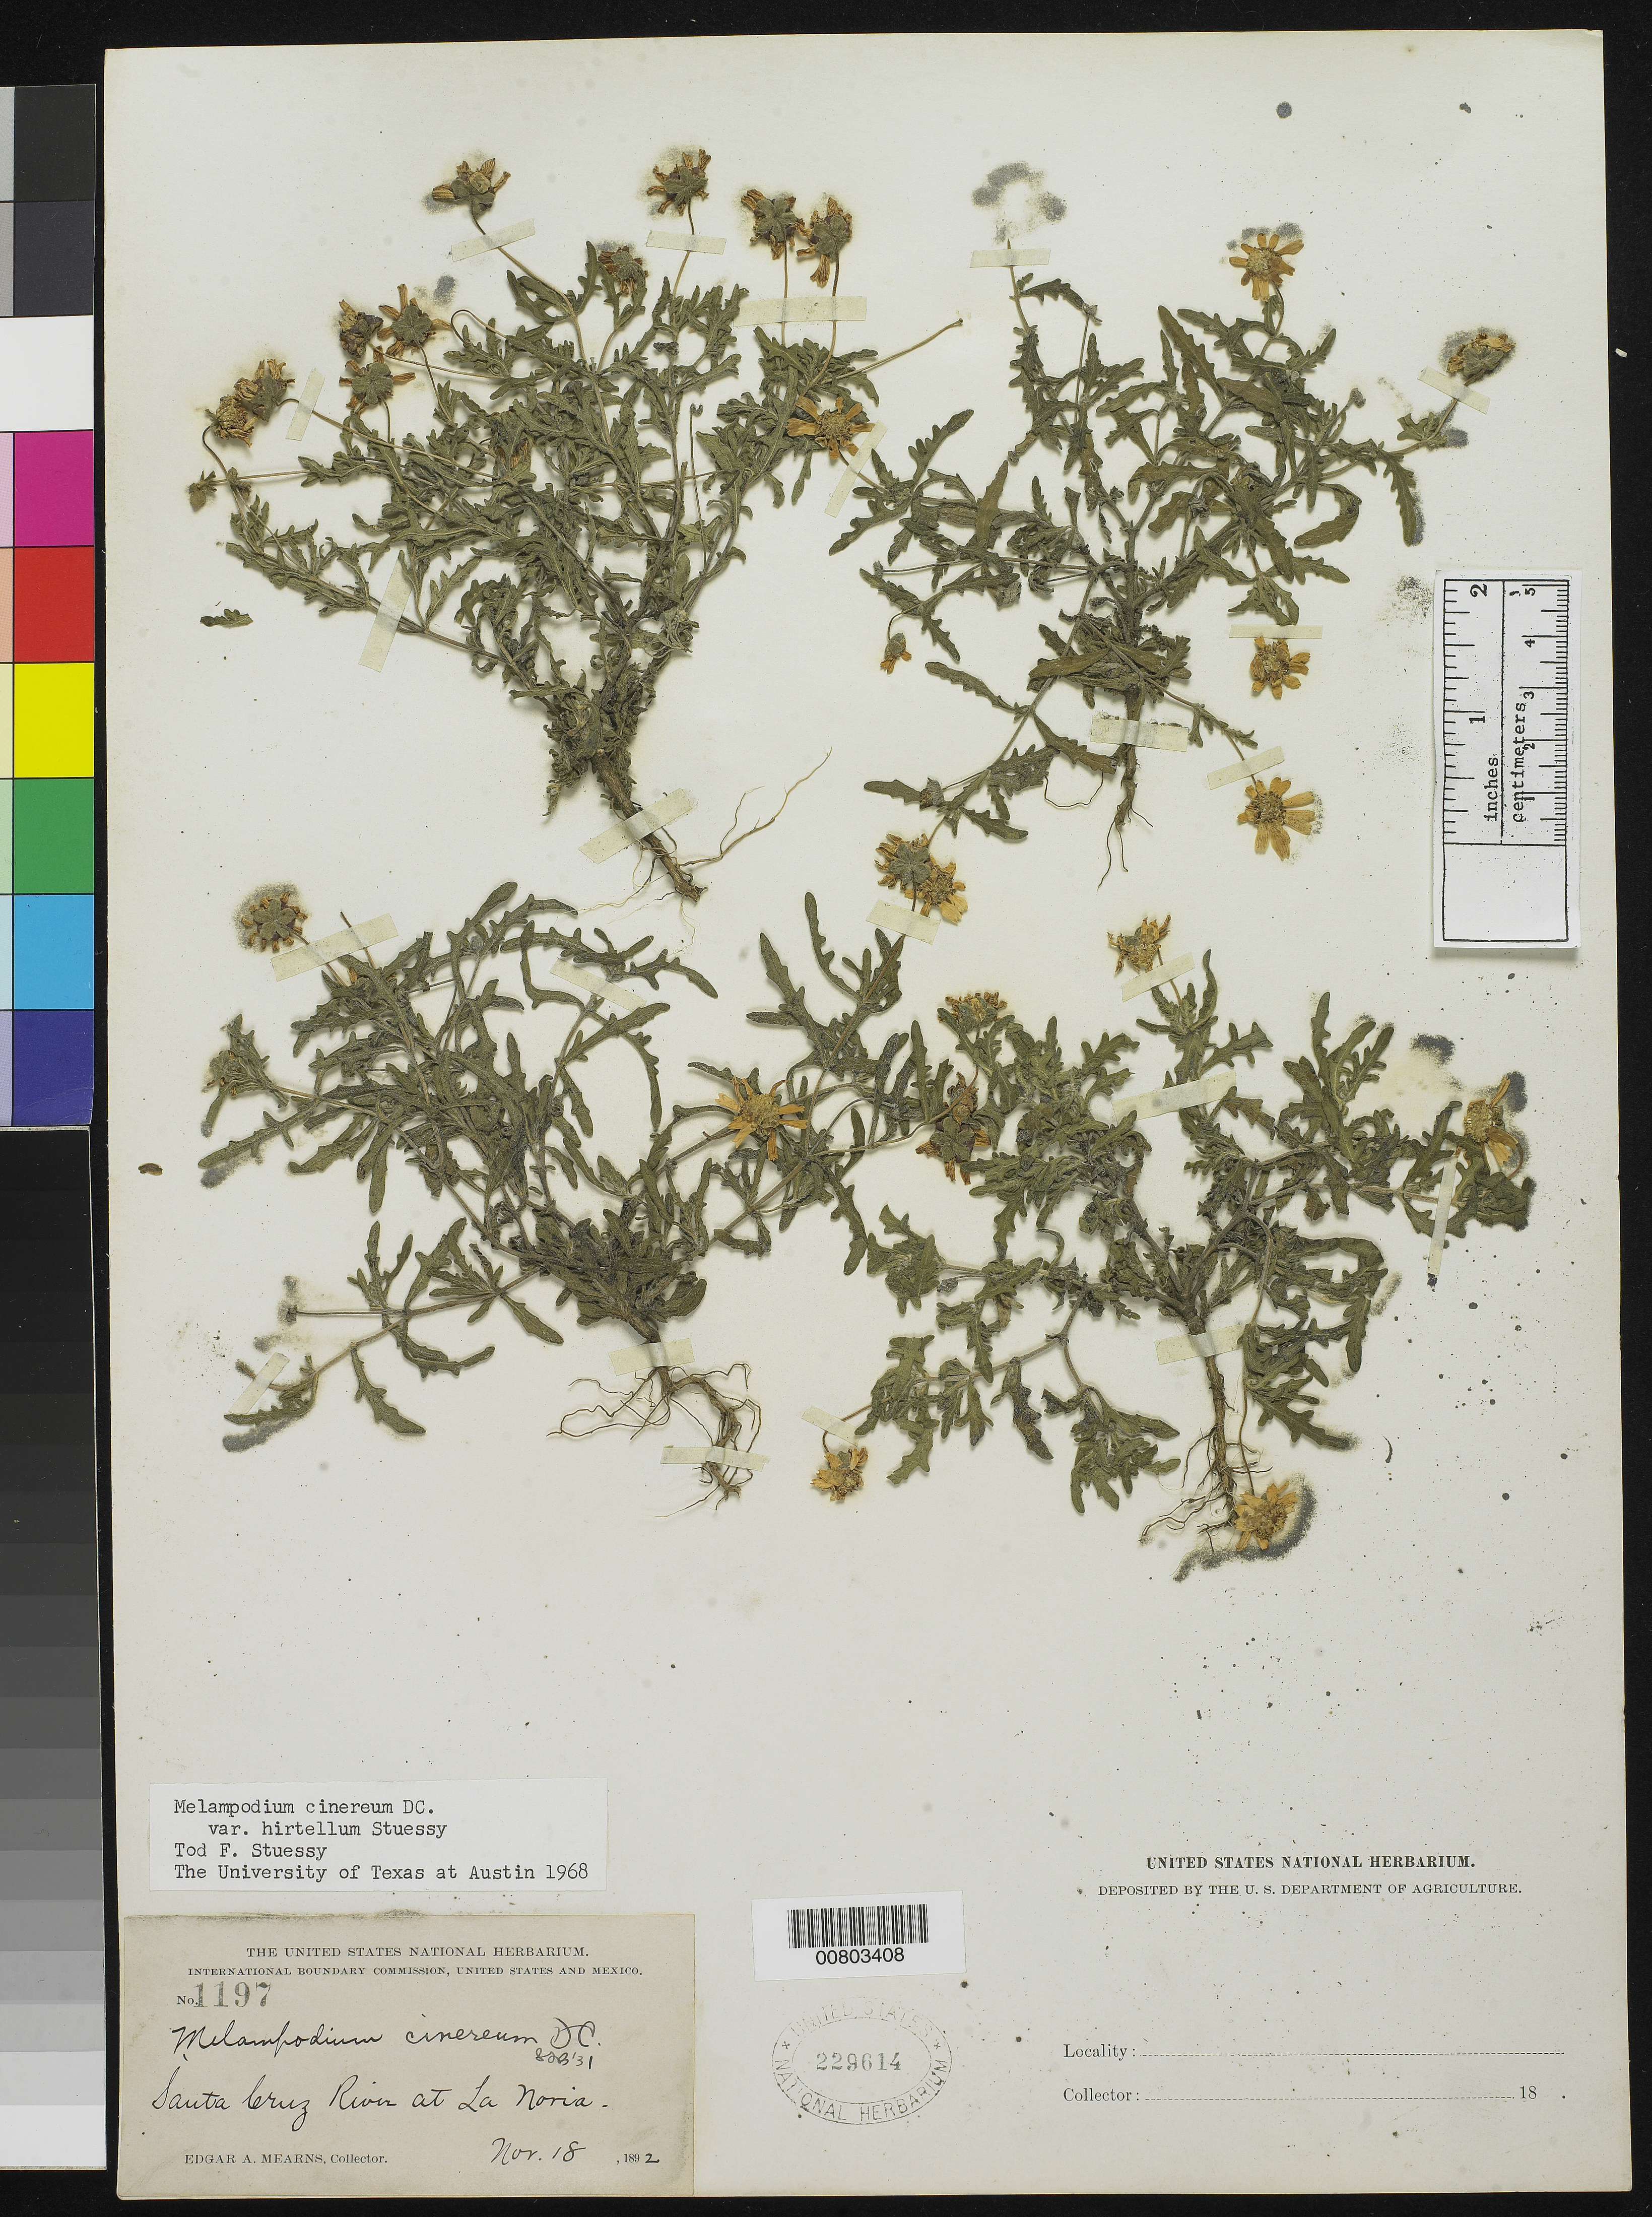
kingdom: Plantae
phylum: Tracheophyta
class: Magnoliopsida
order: Asterales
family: Asteraceae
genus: Melampodium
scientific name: Melampodium cinereum var. hirtellum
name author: Stuessy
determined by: Stuessy, T. F.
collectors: E. A. Mearns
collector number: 1197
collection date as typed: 18 Nov 1892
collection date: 1892-11-18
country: United States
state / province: Arizona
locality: Santa cruz River at La Noria.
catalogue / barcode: US 229614